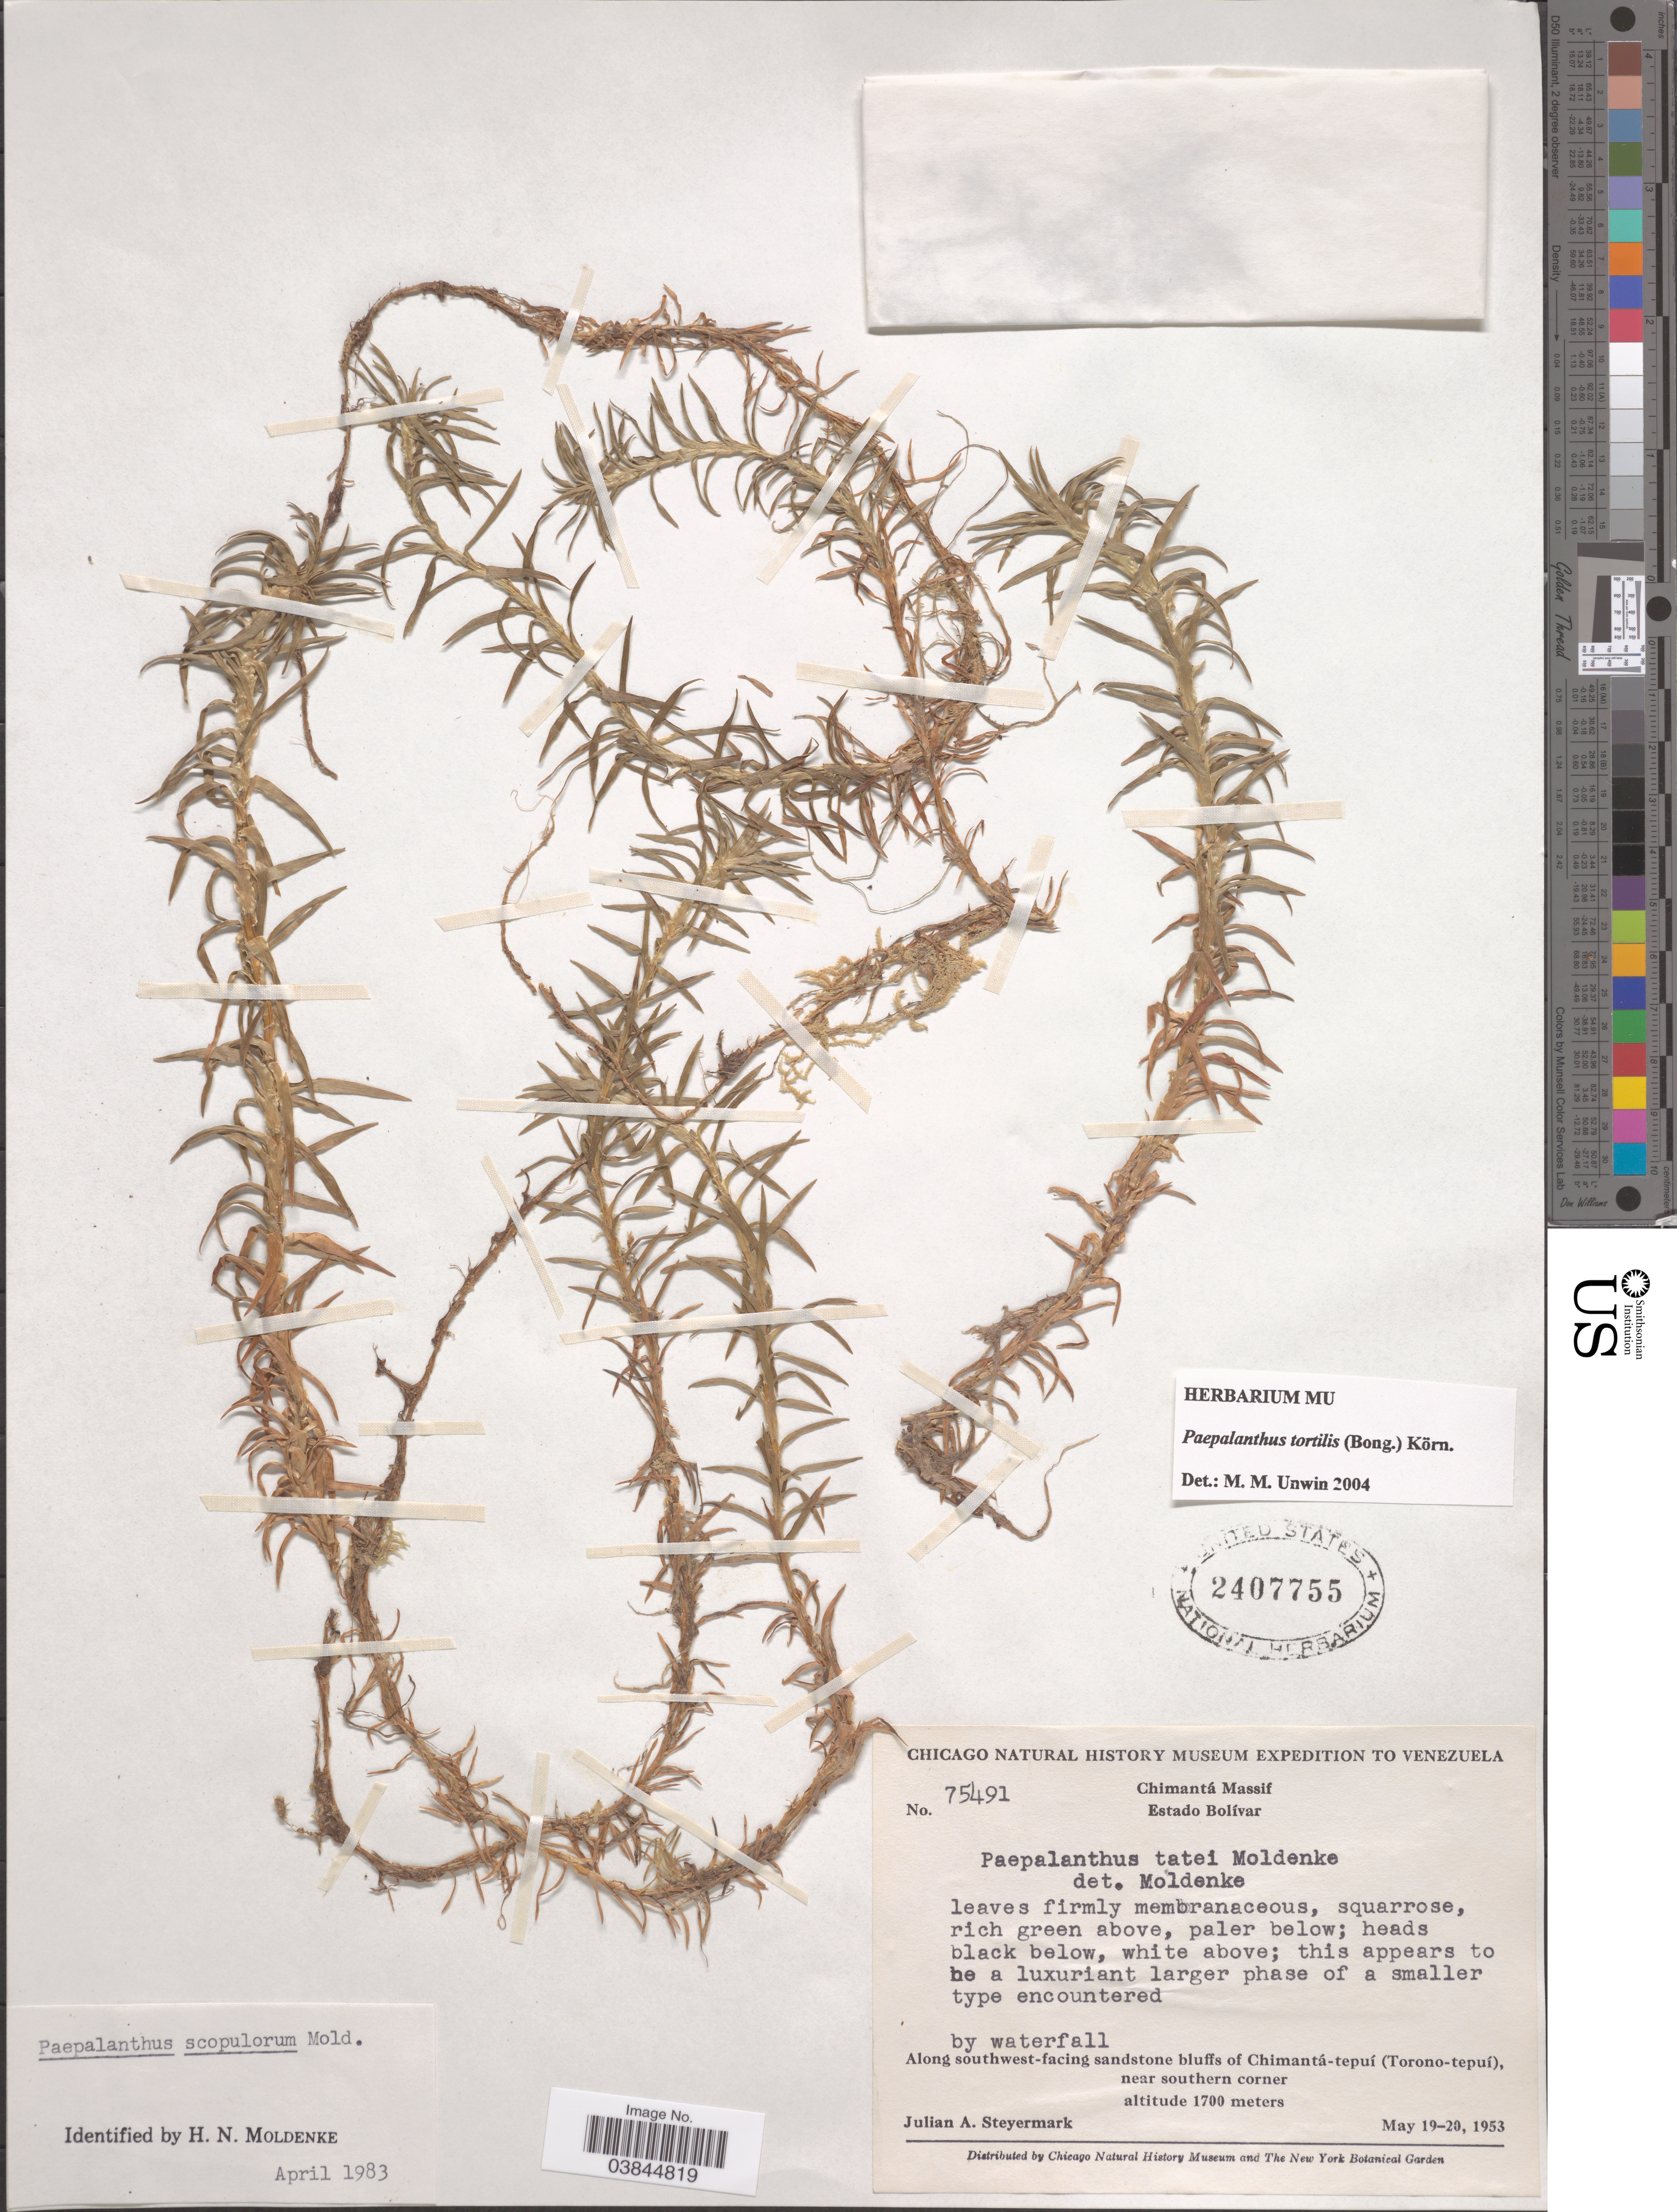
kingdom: Plantae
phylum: Tracheophyta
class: Liliopsida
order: Poales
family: Eriocaulaceae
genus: Paepalanthus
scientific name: Paepalanthus tortilis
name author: (Bong.) Koern.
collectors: J. Steyermark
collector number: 75491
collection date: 1953-05-19/1953-05-20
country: Venezuela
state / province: Bolivar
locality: Chimantá Massif. By waterfall. Along southwest-facing sandstone bluffs of Chimantá-tepuí (Torono-tepuí), near southern corner.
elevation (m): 1700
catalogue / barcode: US 2407755